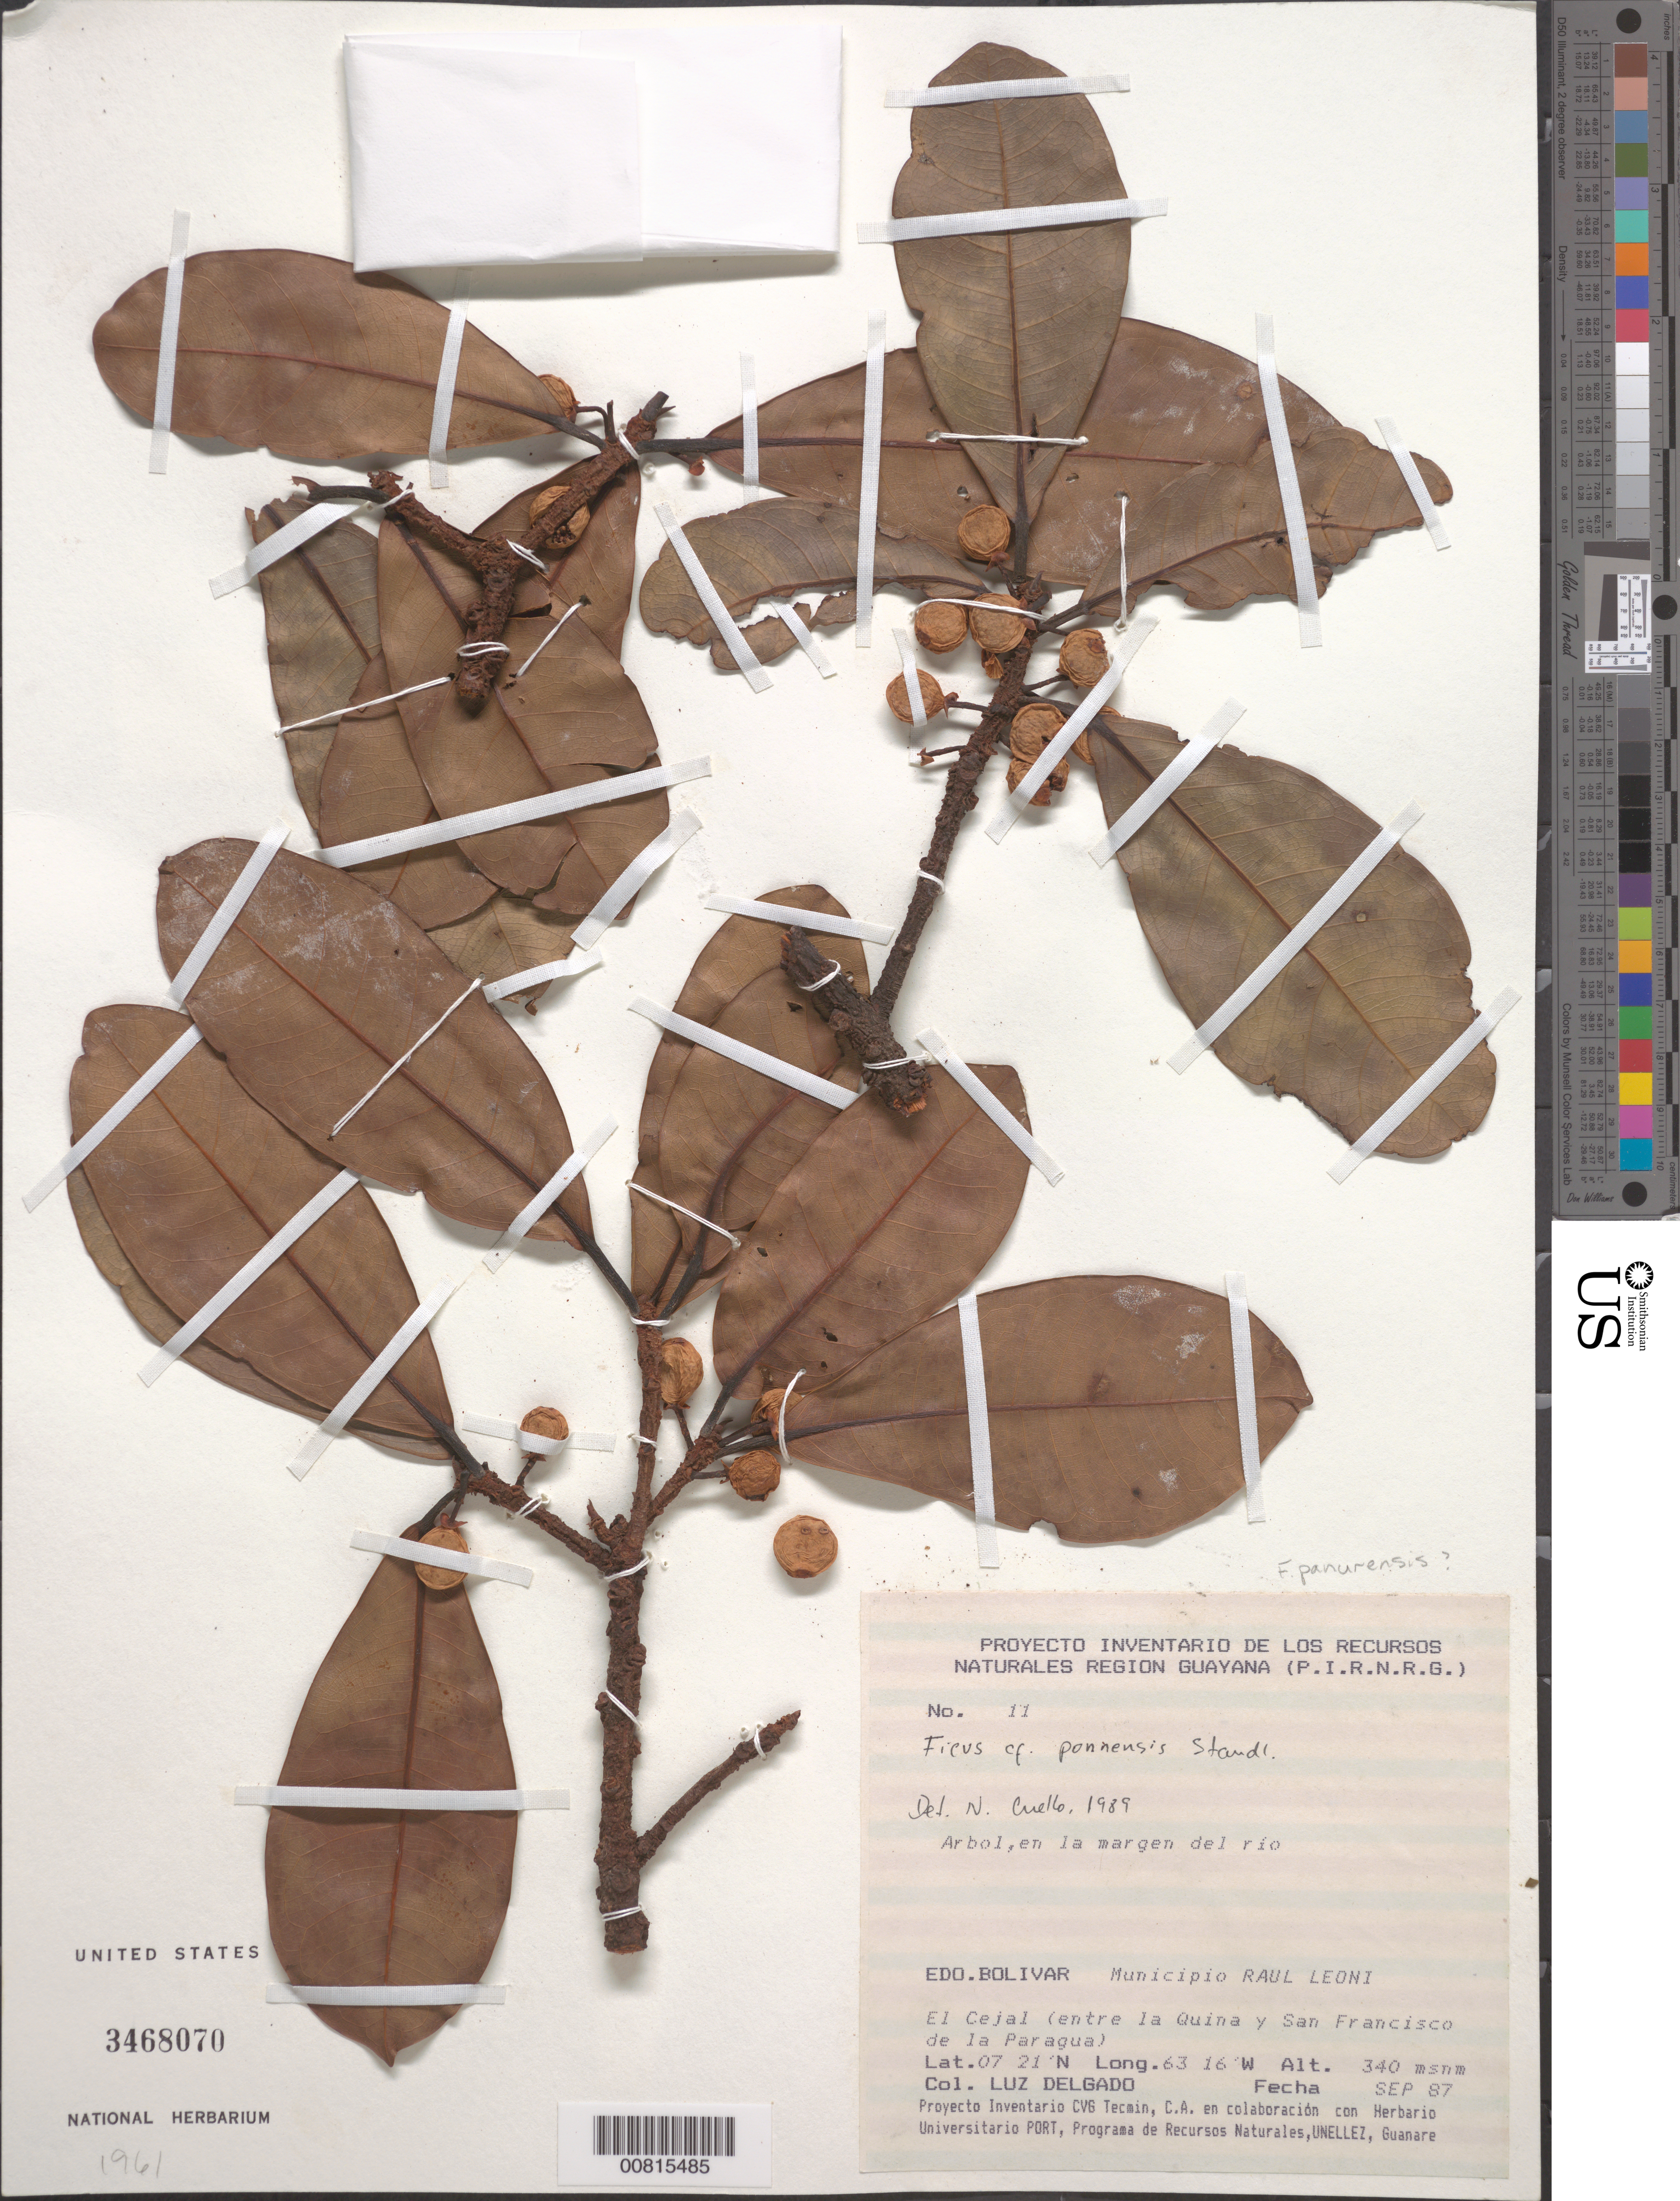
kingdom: Plantae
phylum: Tracheophyta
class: Magnoliopsida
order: Rosales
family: Moraceae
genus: Ficus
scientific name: Ficus panurensis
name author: Standl.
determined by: Cuello, Nidia L.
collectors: L. Delgado V.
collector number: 11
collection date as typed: Sep-87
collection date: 1987-09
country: Venezuela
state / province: Bolívar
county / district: Angostura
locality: Mun. Raúl Leoni [=Angostura], El Cejal, entre la Quina & San Francisco de la Paragua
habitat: River edge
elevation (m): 340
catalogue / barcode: US 3468070